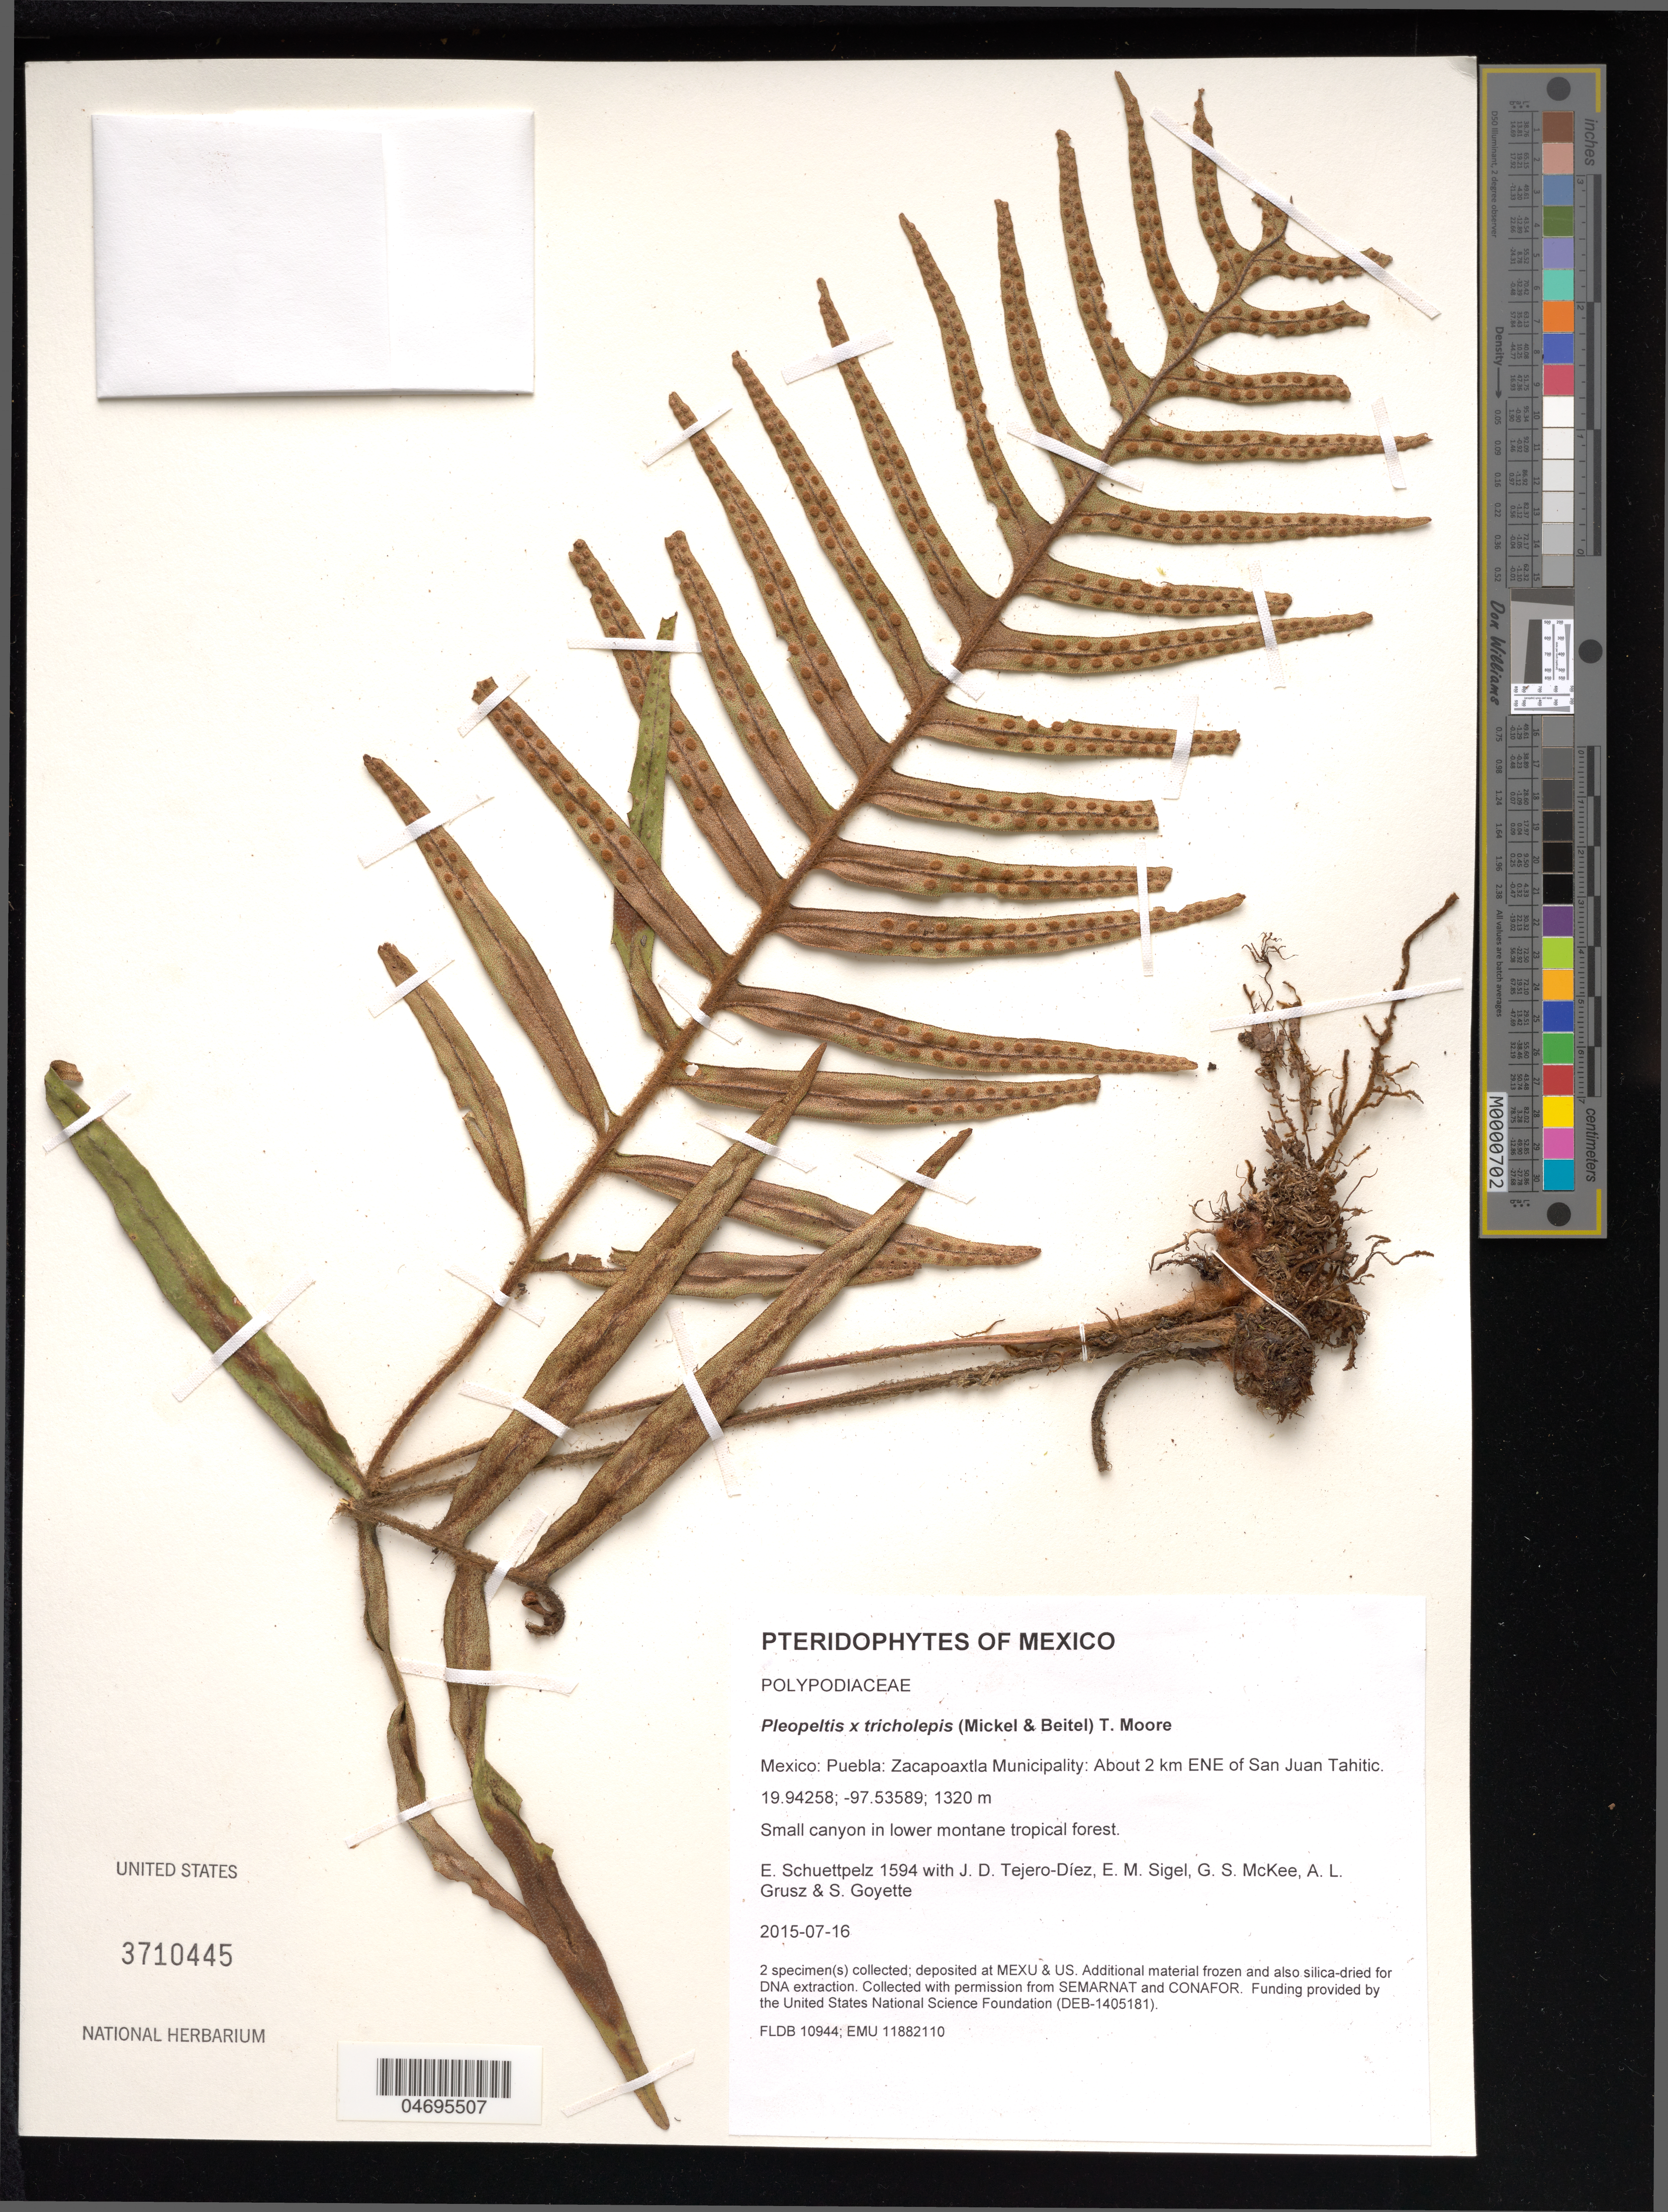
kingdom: Plantae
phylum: Tracheophyta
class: Polypodiopsida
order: Polypodiales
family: Polypodiaceae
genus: Pleopeltis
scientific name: Pleopeltis x tricholepis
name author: (Mickel & Beitel) T. Moore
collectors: E. Schuettpelz, D. Tejero-Díez, E. M. Sigel, G. S. McKee & A. Grusz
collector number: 1594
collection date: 2015-07-16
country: Mexico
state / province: Puebla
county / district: Zacapoaxtla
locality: About 2 km ENE of San Juan Tahitic.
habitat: Small canyon in lower montane tropical forest.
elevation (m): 1320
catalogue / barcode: US 3710445